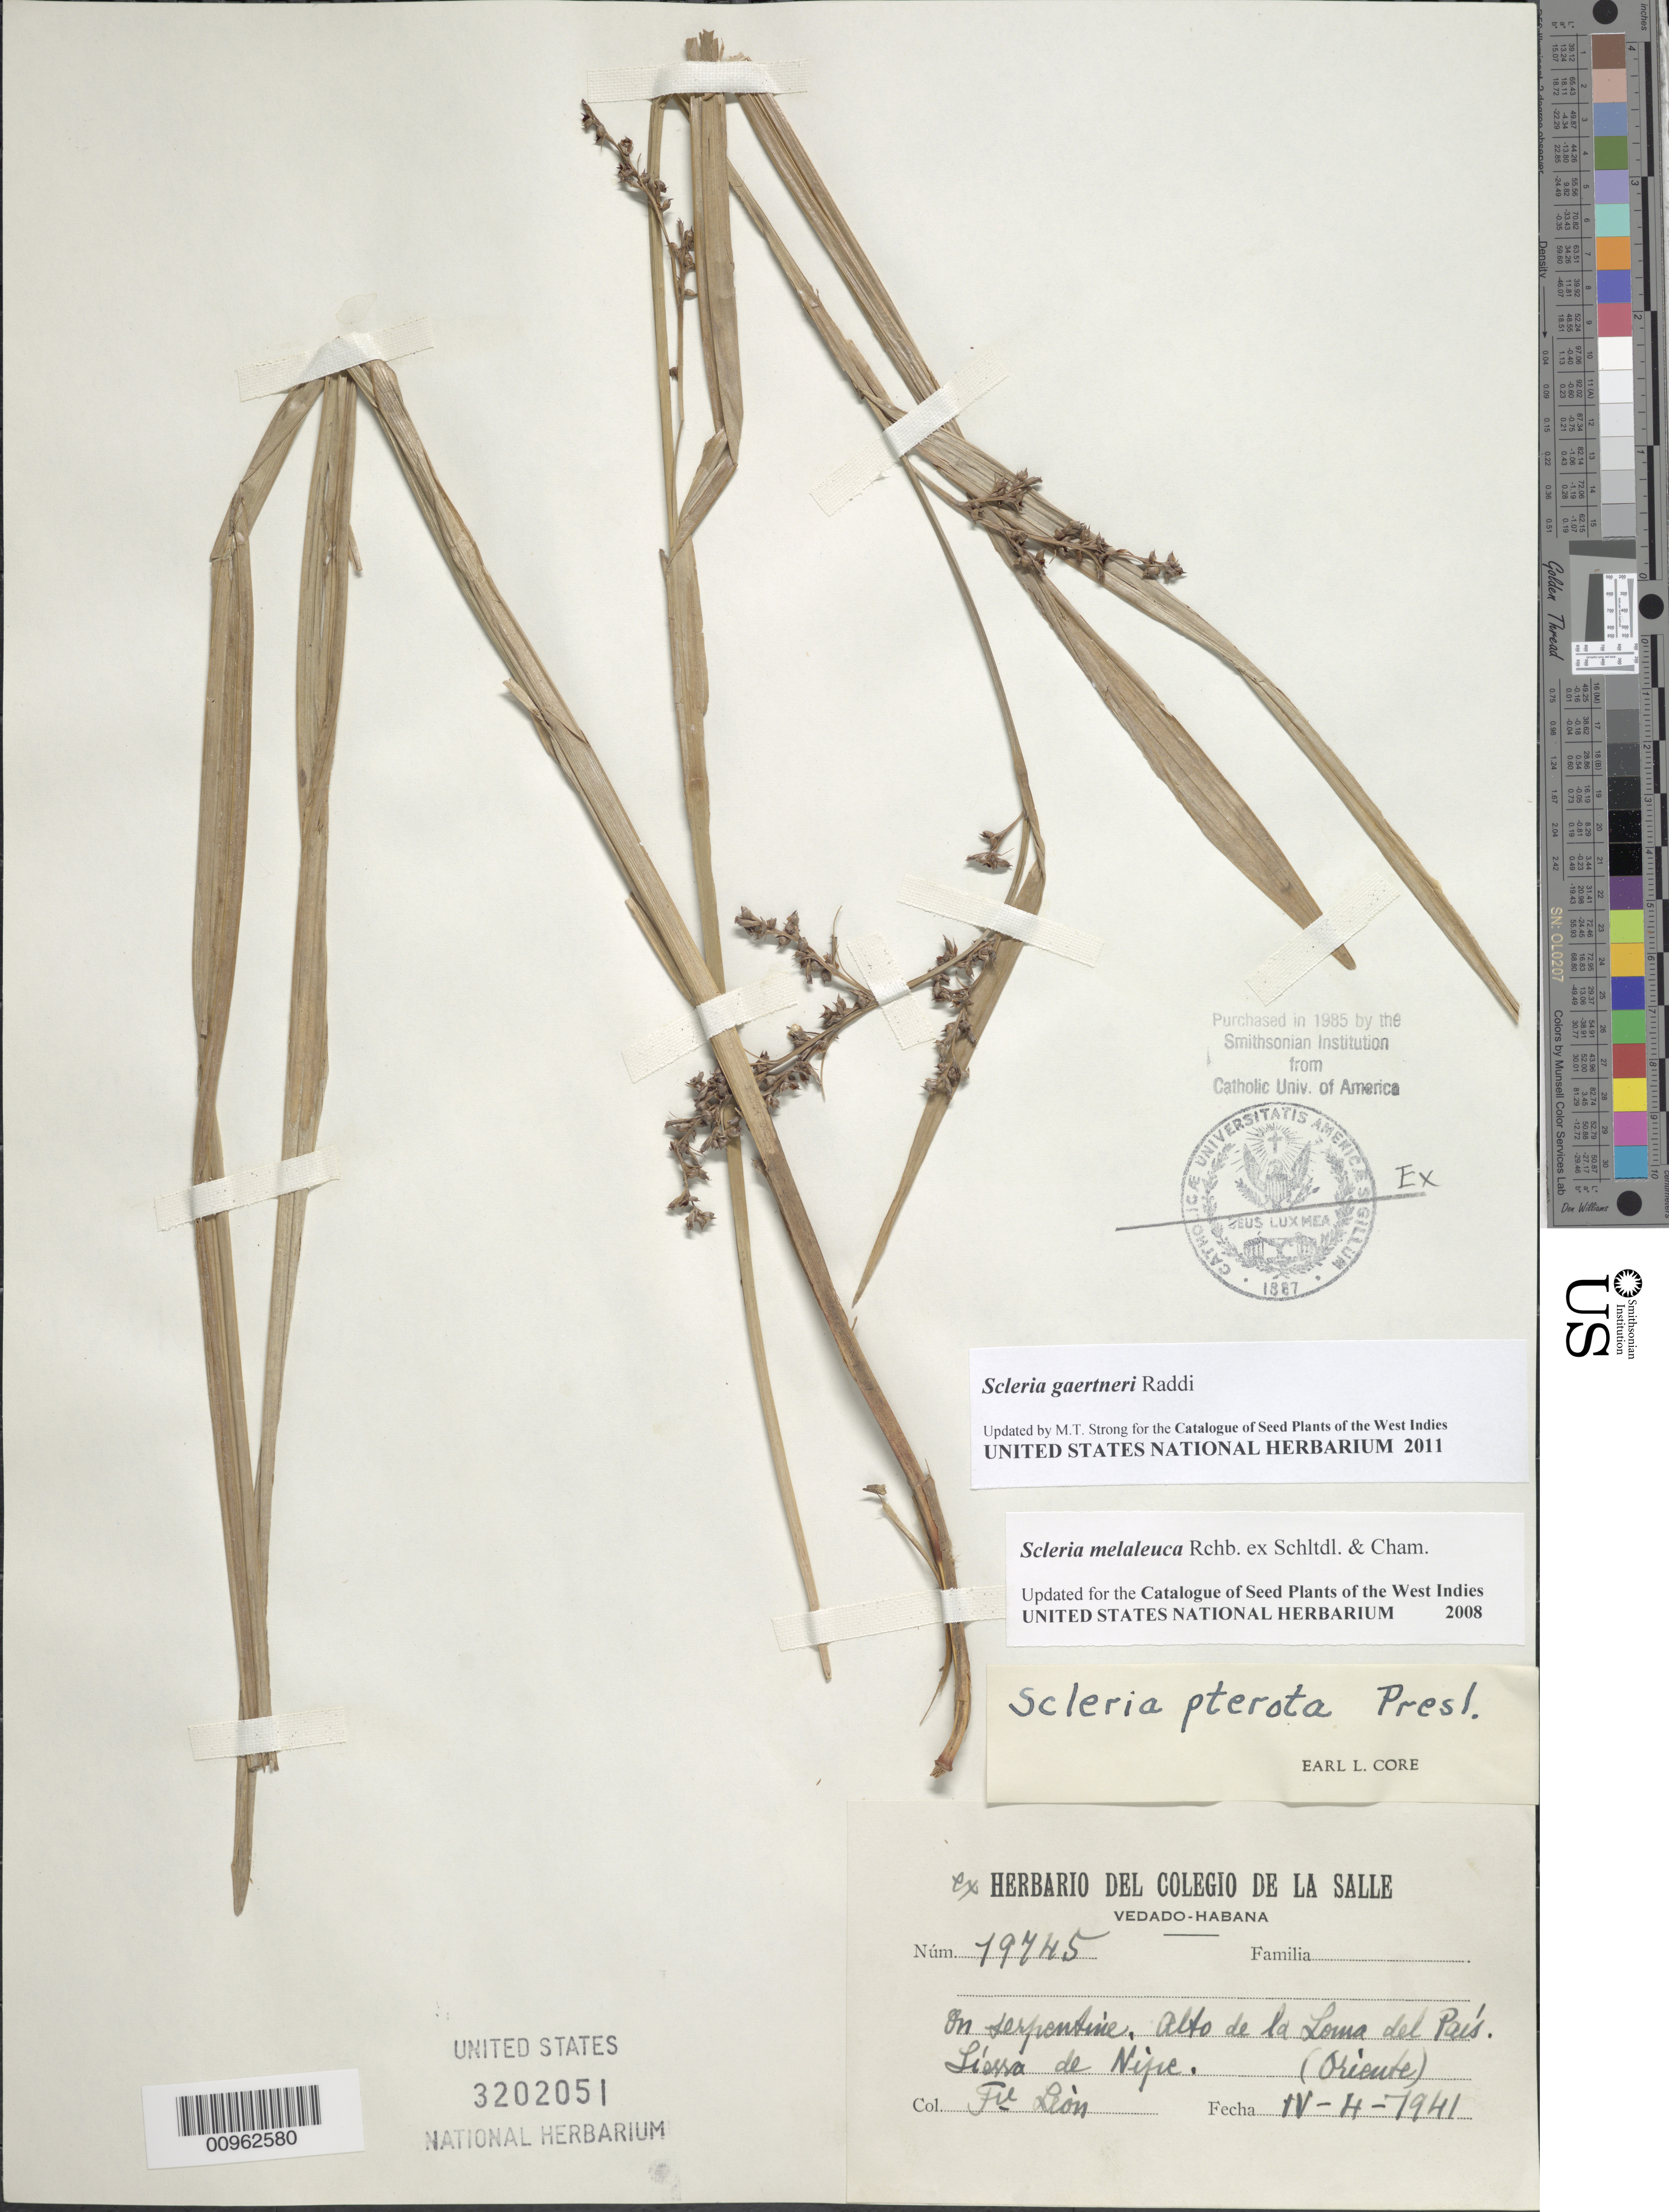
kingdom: Plantae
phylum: Tracheophyta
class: Liliopsida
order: Poales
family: Cyperaceae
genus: Scleria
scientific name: Scleria gaertneri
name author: Raddi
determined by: Strong, M. T., (US), Smithsonian Institution - National Museum of Natural History (UNITED STATES)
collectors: Bro. León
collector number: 19745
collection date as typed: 04 Apr 1941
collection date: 1941-04-04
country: Cuba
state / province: Holguín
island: Cuba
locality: Alto de la Loma del País, Sierra de Nipe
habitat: On serpentine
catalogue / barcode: US 3202051